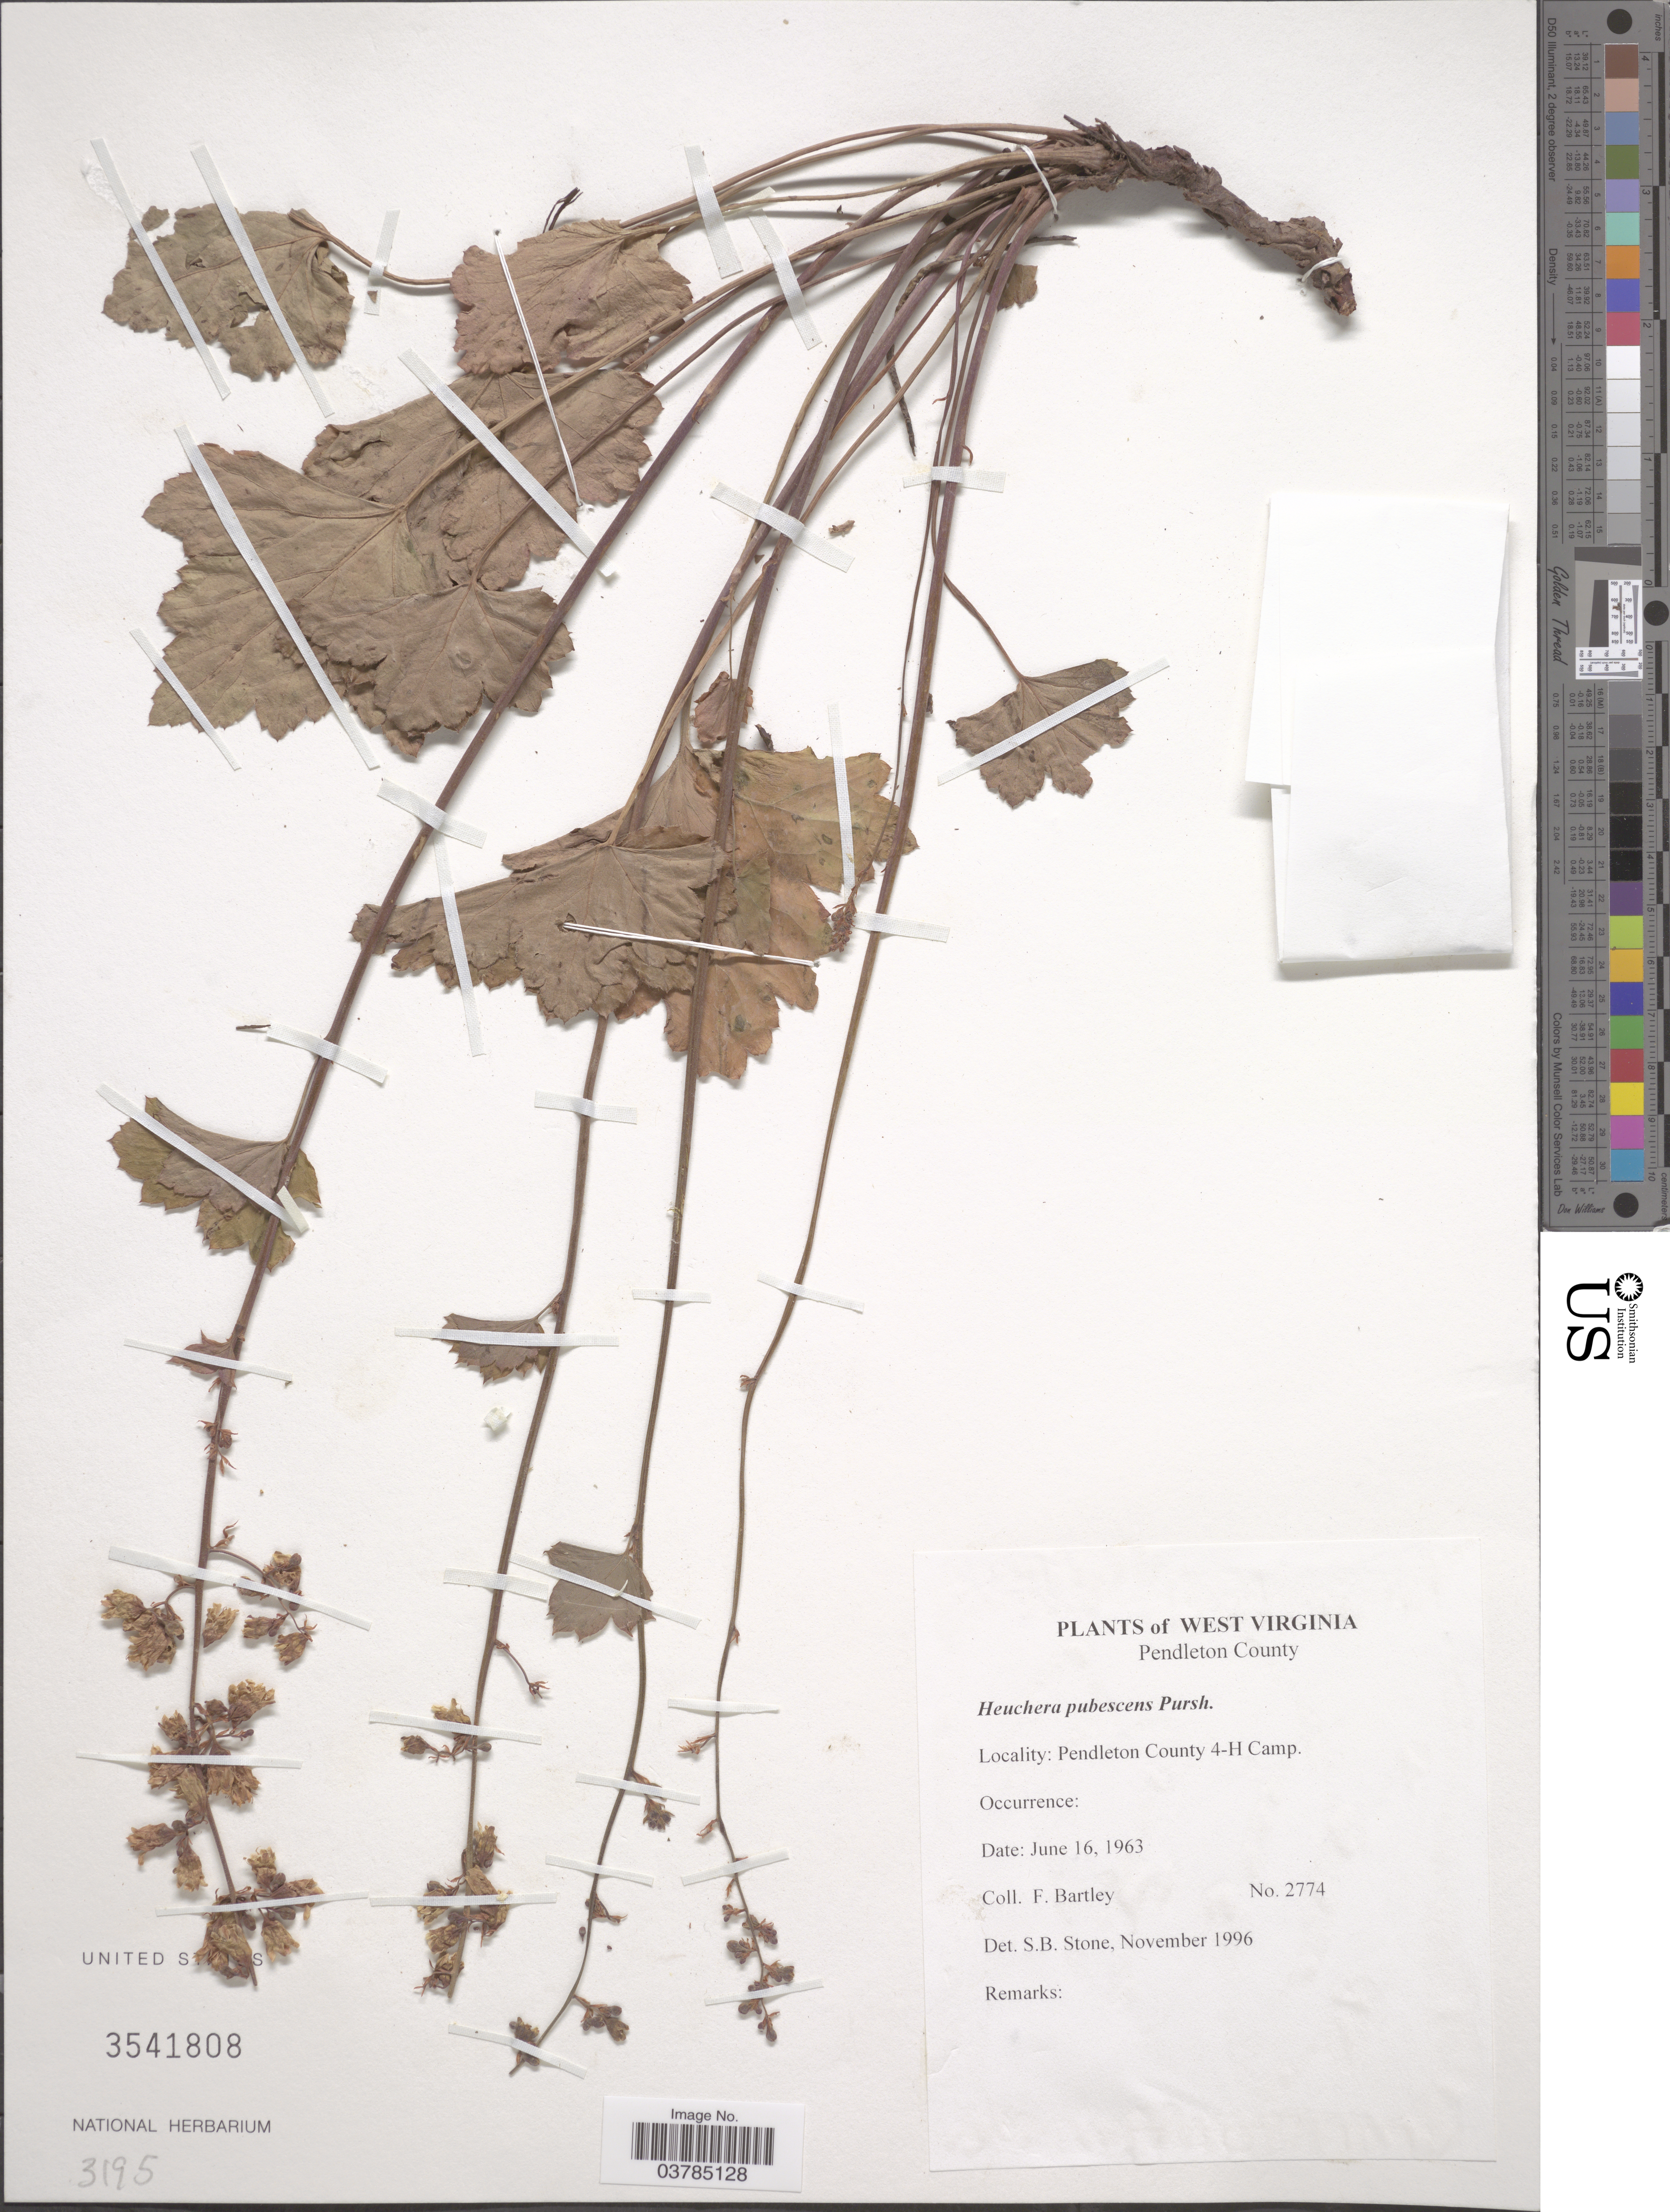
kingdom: Plantae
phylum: Tracheophyta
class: Magnoliopsida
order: Saxifragales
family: Saxifragaceae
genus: Heuchera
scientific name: Heuchera pubescens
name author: Pursh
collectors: F. Bartley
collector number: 2774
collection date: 1963-06-16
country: United States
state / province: West Virginia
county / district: Pendleton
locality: Pendleton County 4-H Camp.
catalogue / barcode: US 3541808